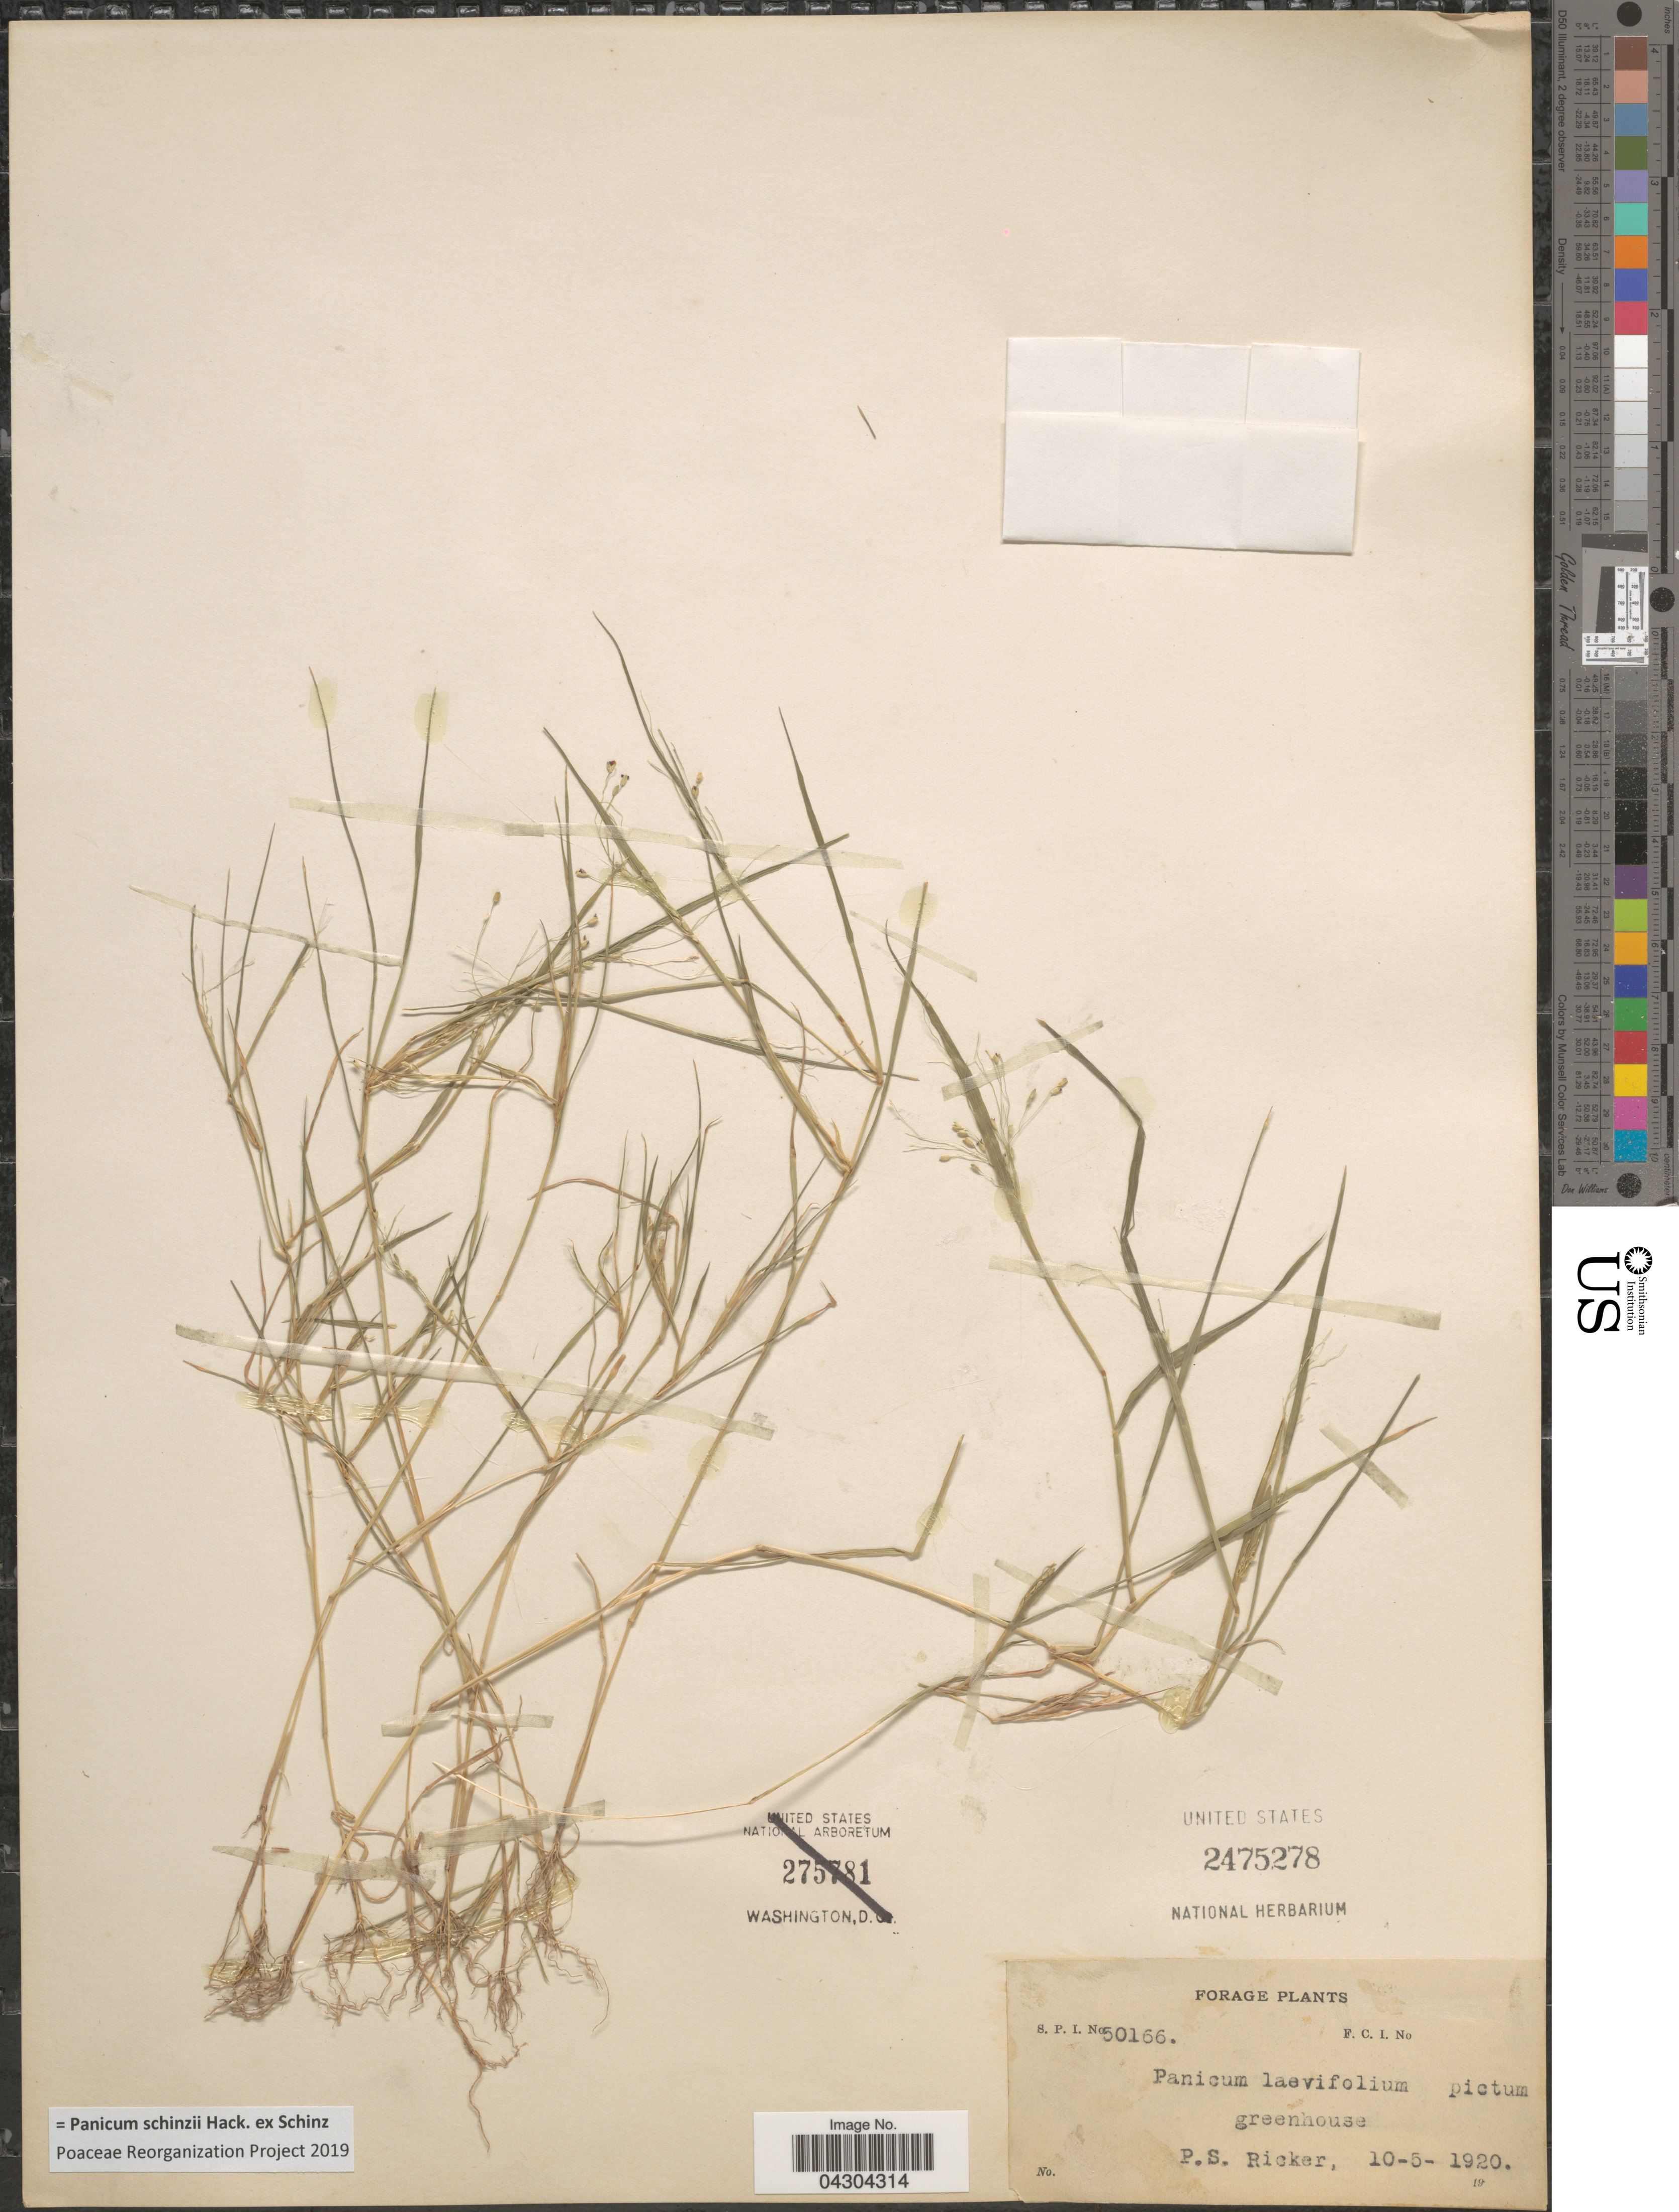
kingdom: Plantae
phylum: Tracheophyta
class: Liliopsida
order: Poales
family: Poaceae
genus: Panicum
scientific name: Panicum schinzii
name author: Hack. ex Schinz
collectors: P. Ricker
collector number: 50166?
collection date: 1920-05-10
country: United States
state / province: District of Columbia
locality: Greenhouse.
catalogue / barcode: US 2475278